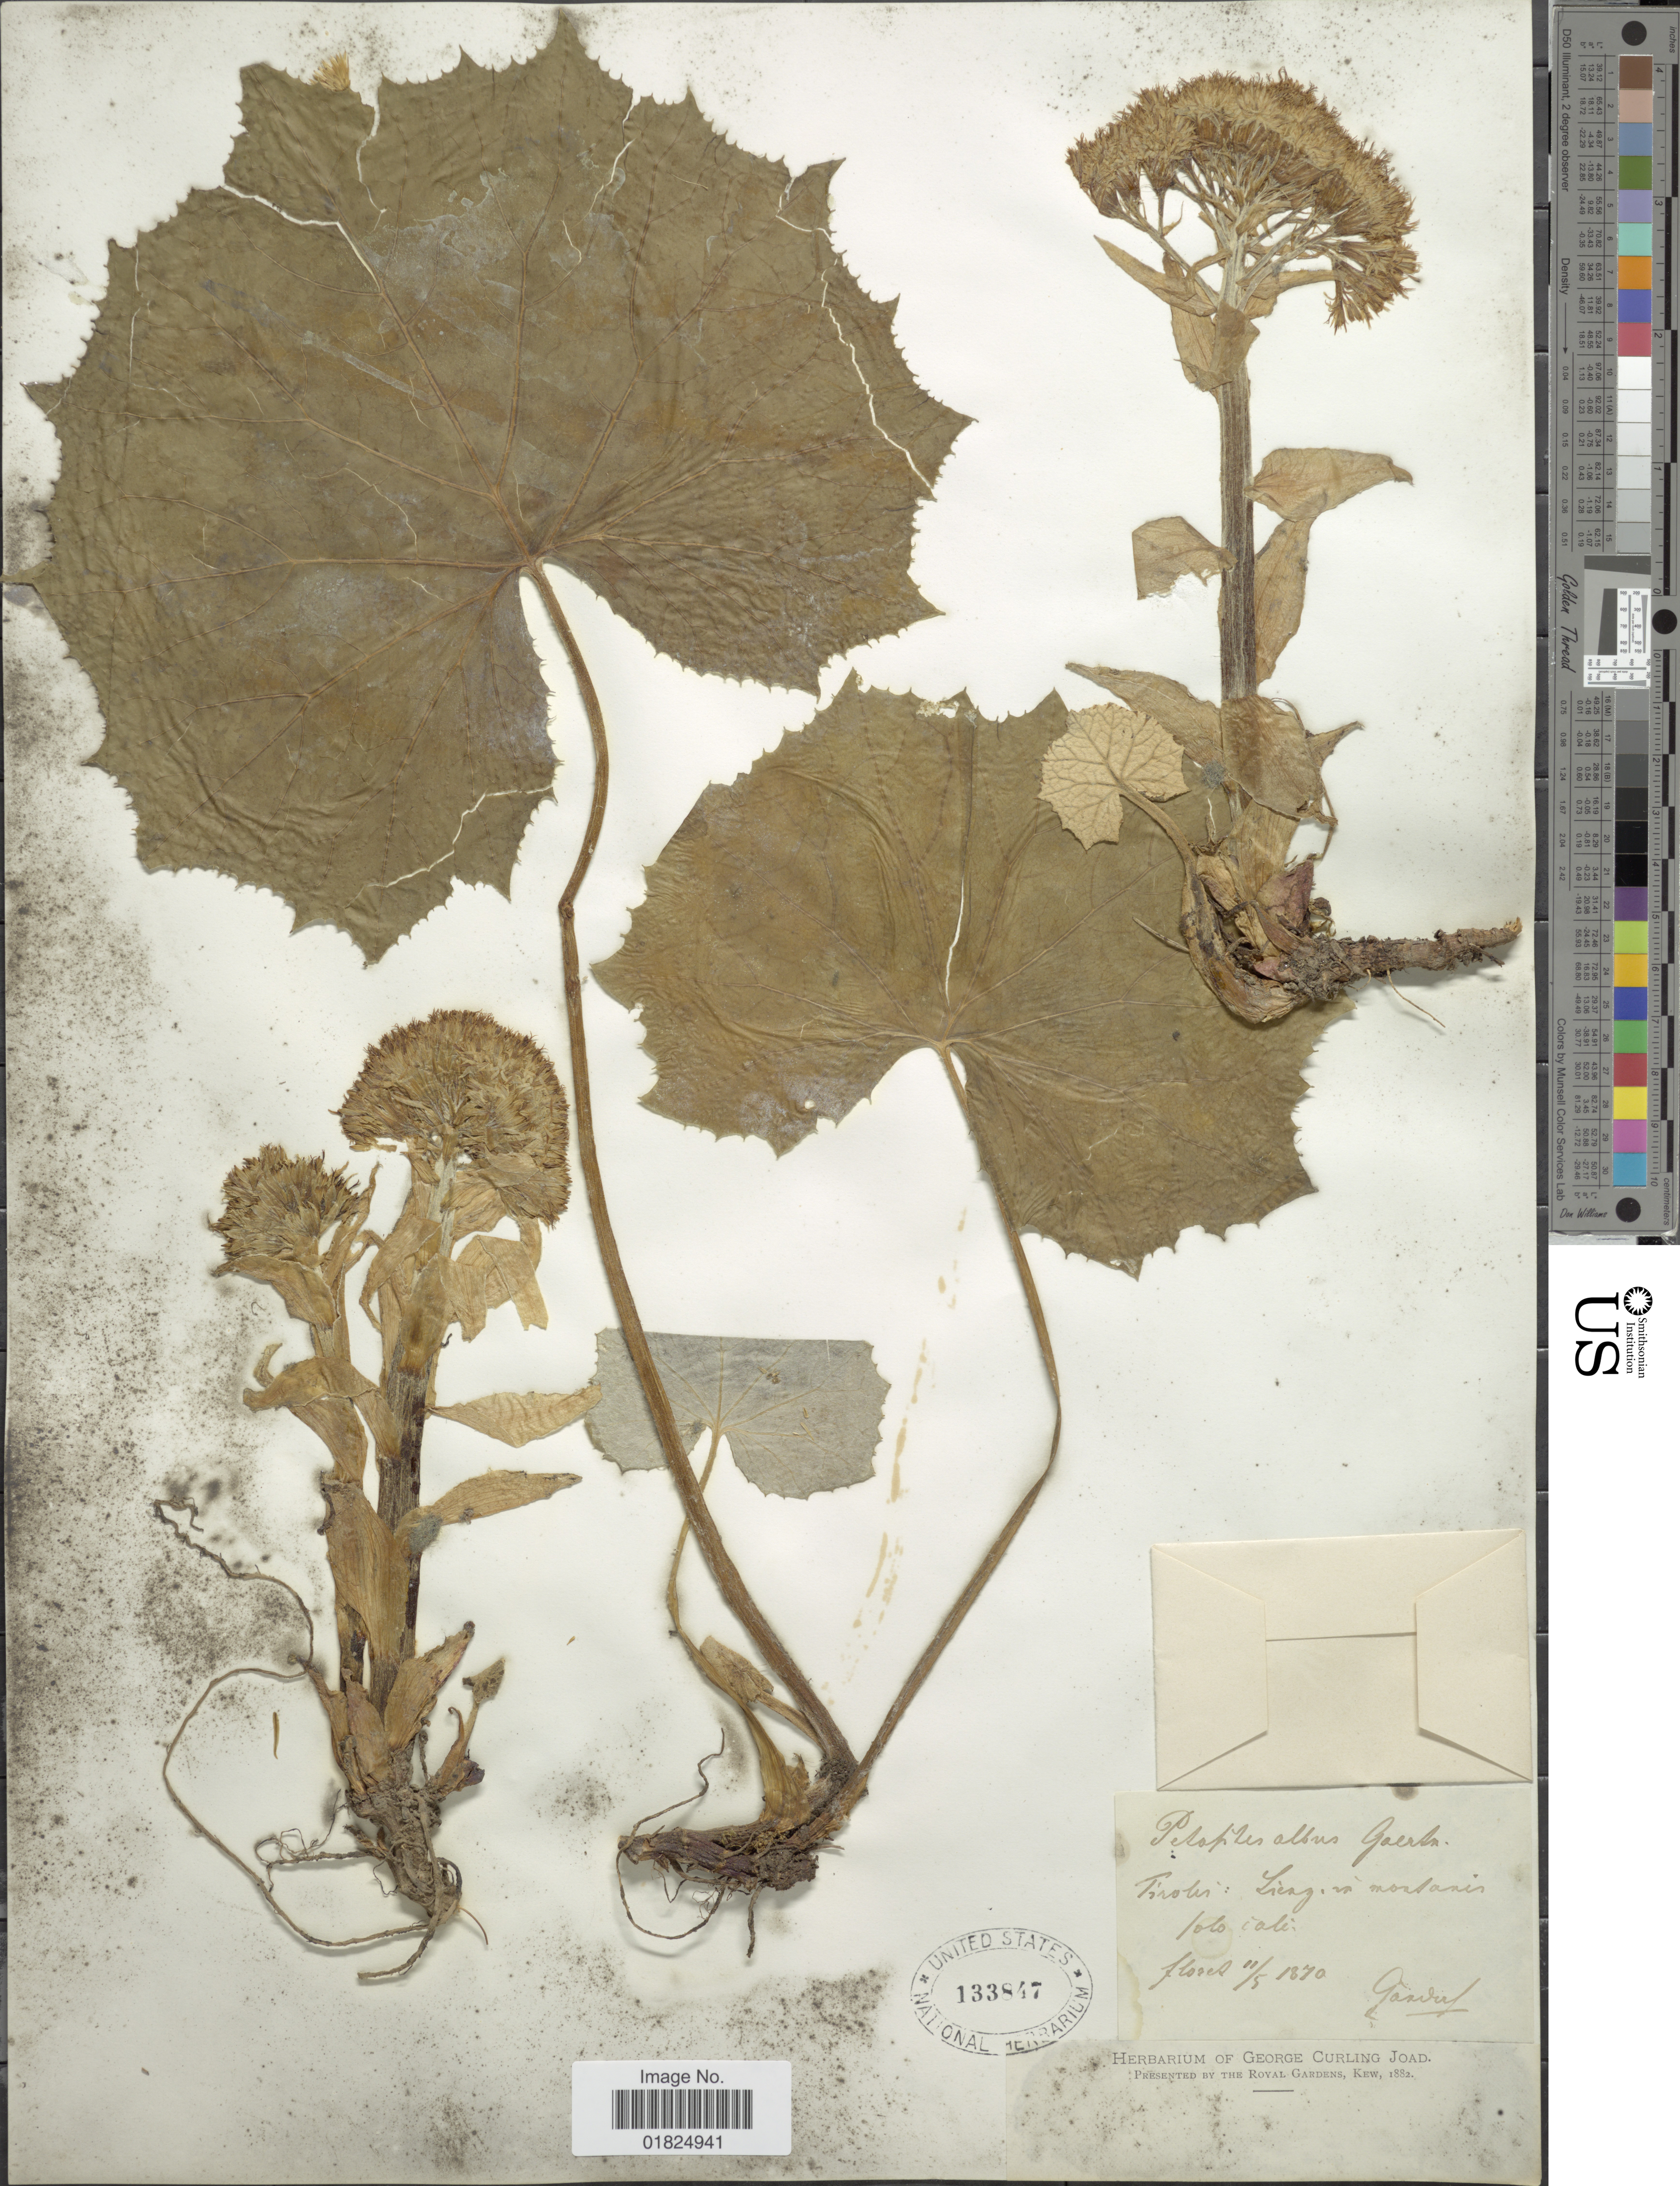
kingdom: Plantae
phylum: Tracheophyta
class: Magnoliopsida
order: Asterales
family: Asteraceae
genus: Petasites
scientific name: Petasites albus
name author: (L.) Gaertn.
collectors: -- Gander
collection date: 1870-05-11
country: Austria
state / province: Tirol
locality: Tiroles: Lienz, in montanis /olo cali [interpreted]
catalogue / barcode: US 133847